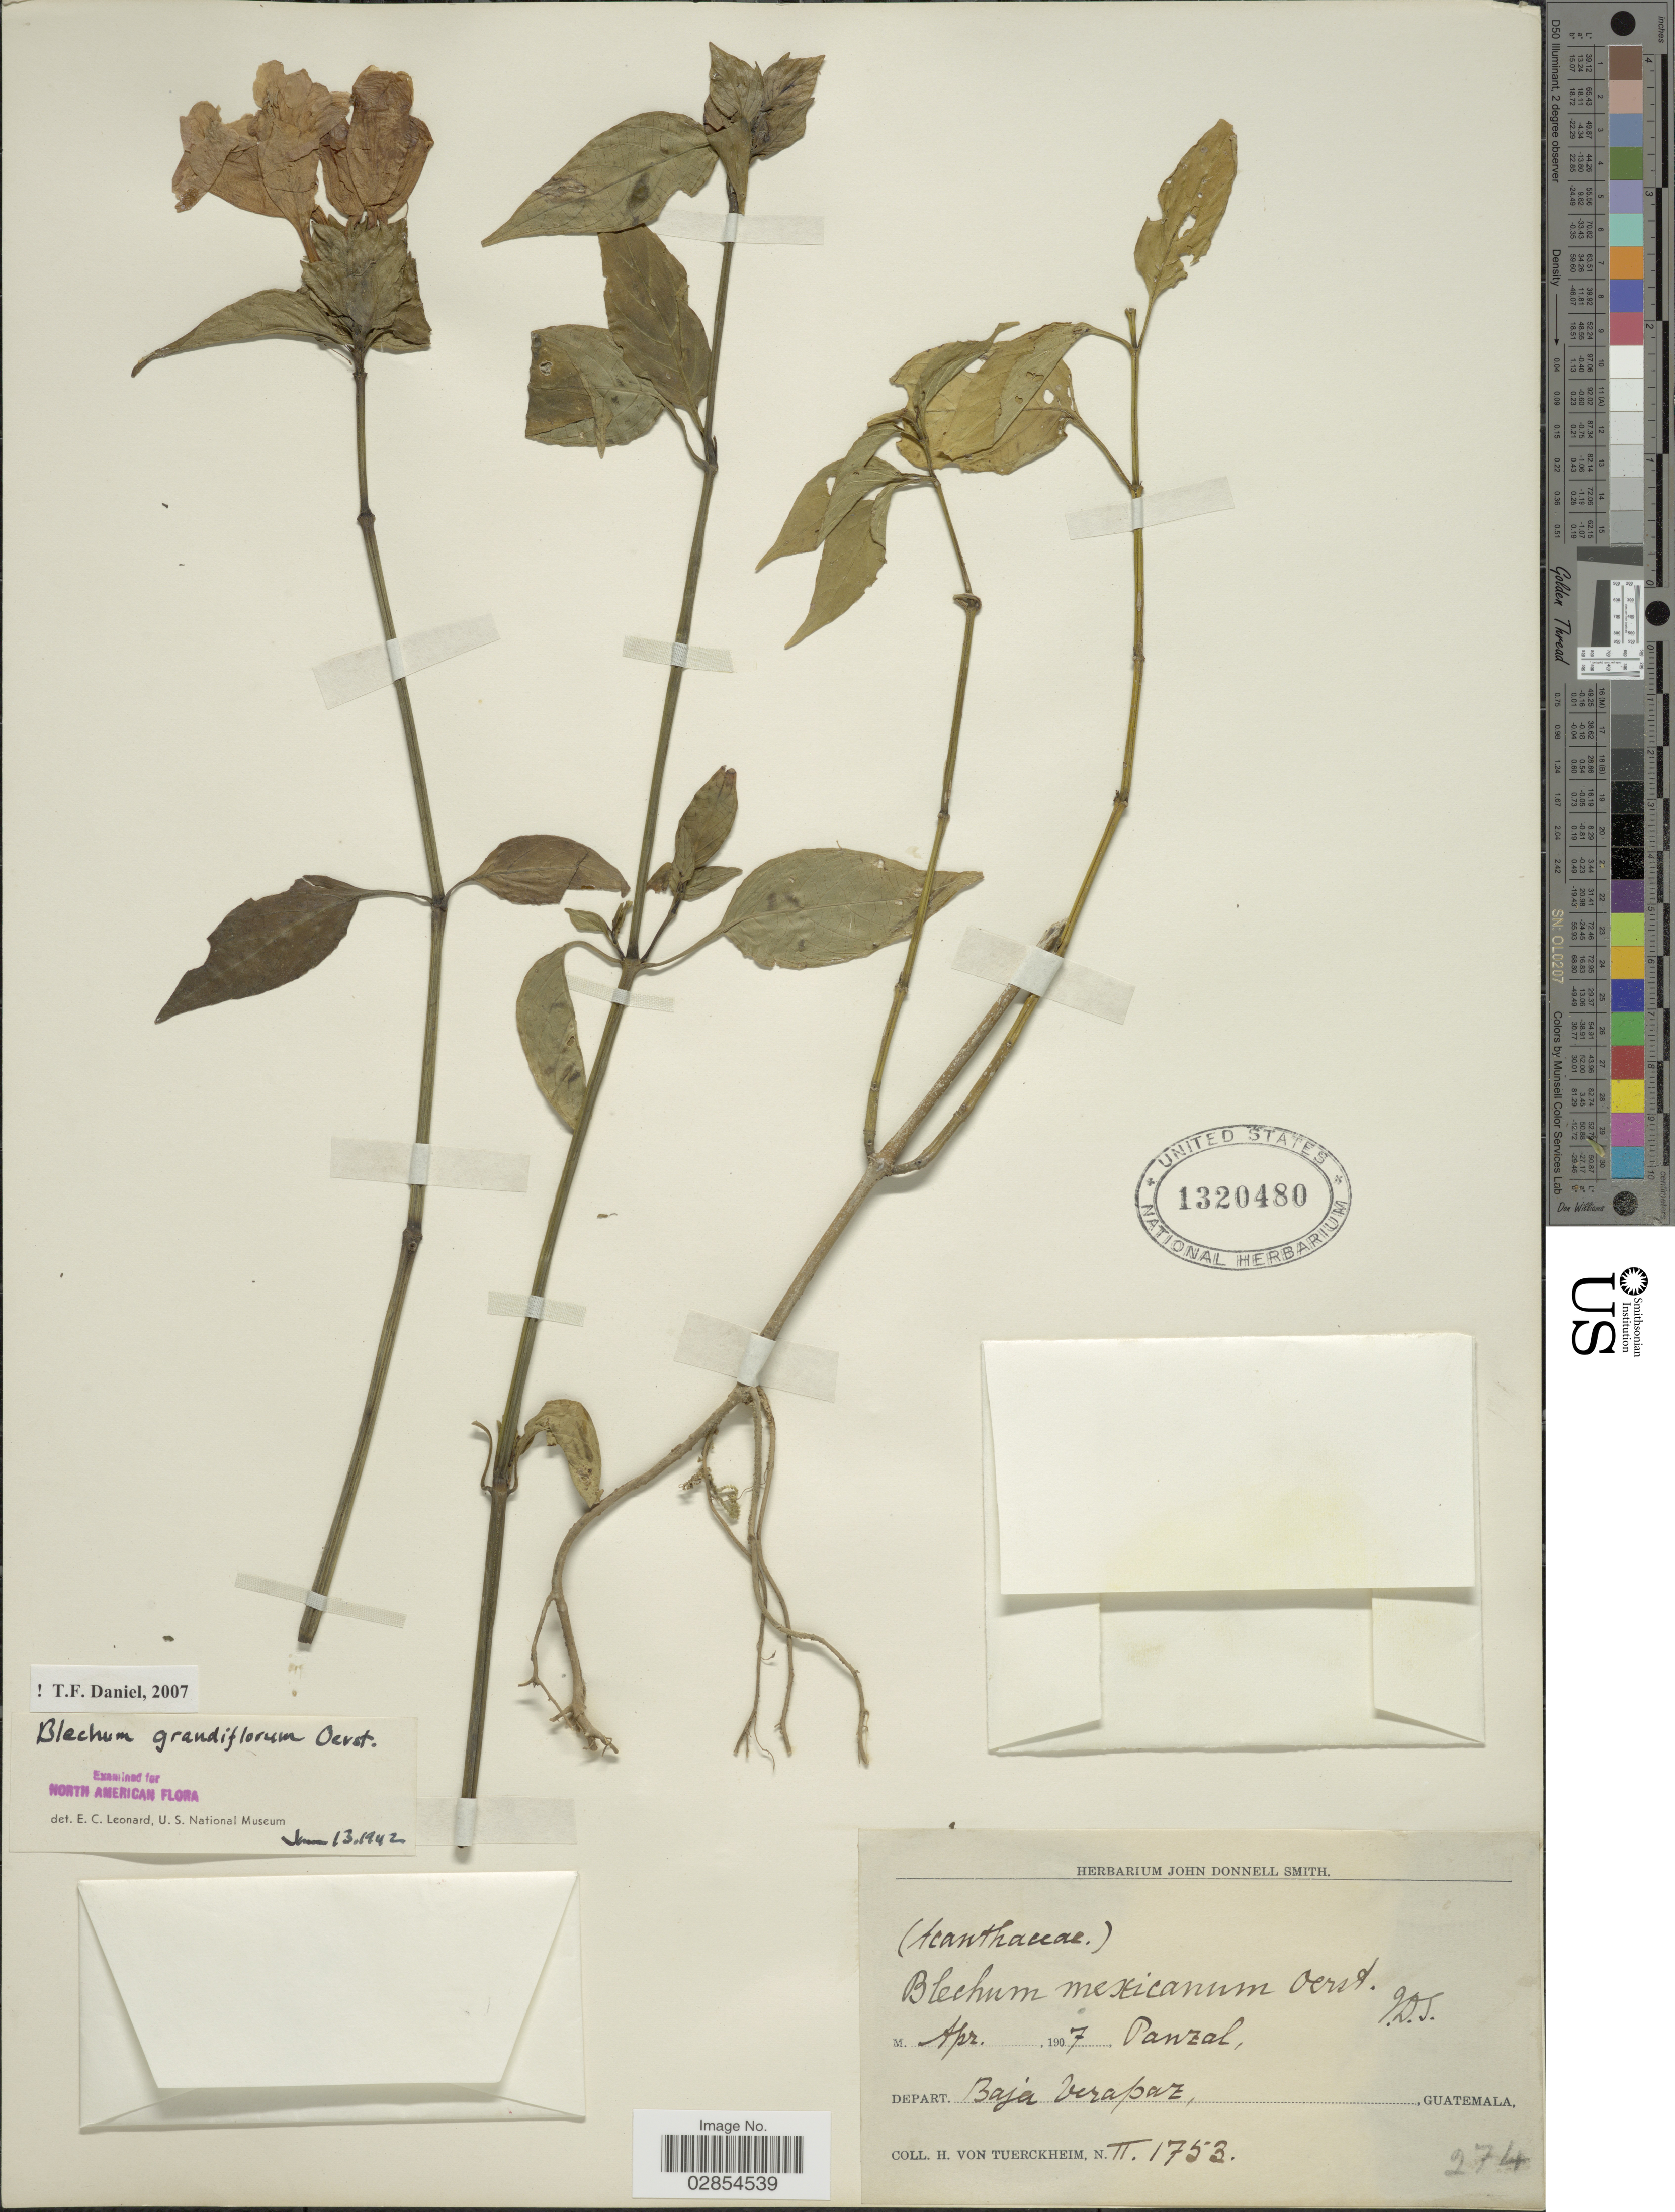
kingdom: Plantae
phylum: Tracheophyta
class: Magnoliopsida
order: Lamiales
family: Acanthaceae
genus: Blechum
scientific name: Blechum grandiflorum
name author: Oerst.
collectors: H. von Tuerckheim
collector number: II1753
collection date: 1907-04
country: Guatemala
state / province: Baja Verapaz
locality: Panzal, Depart. Baja Verapaz.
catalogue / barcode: US 1320480